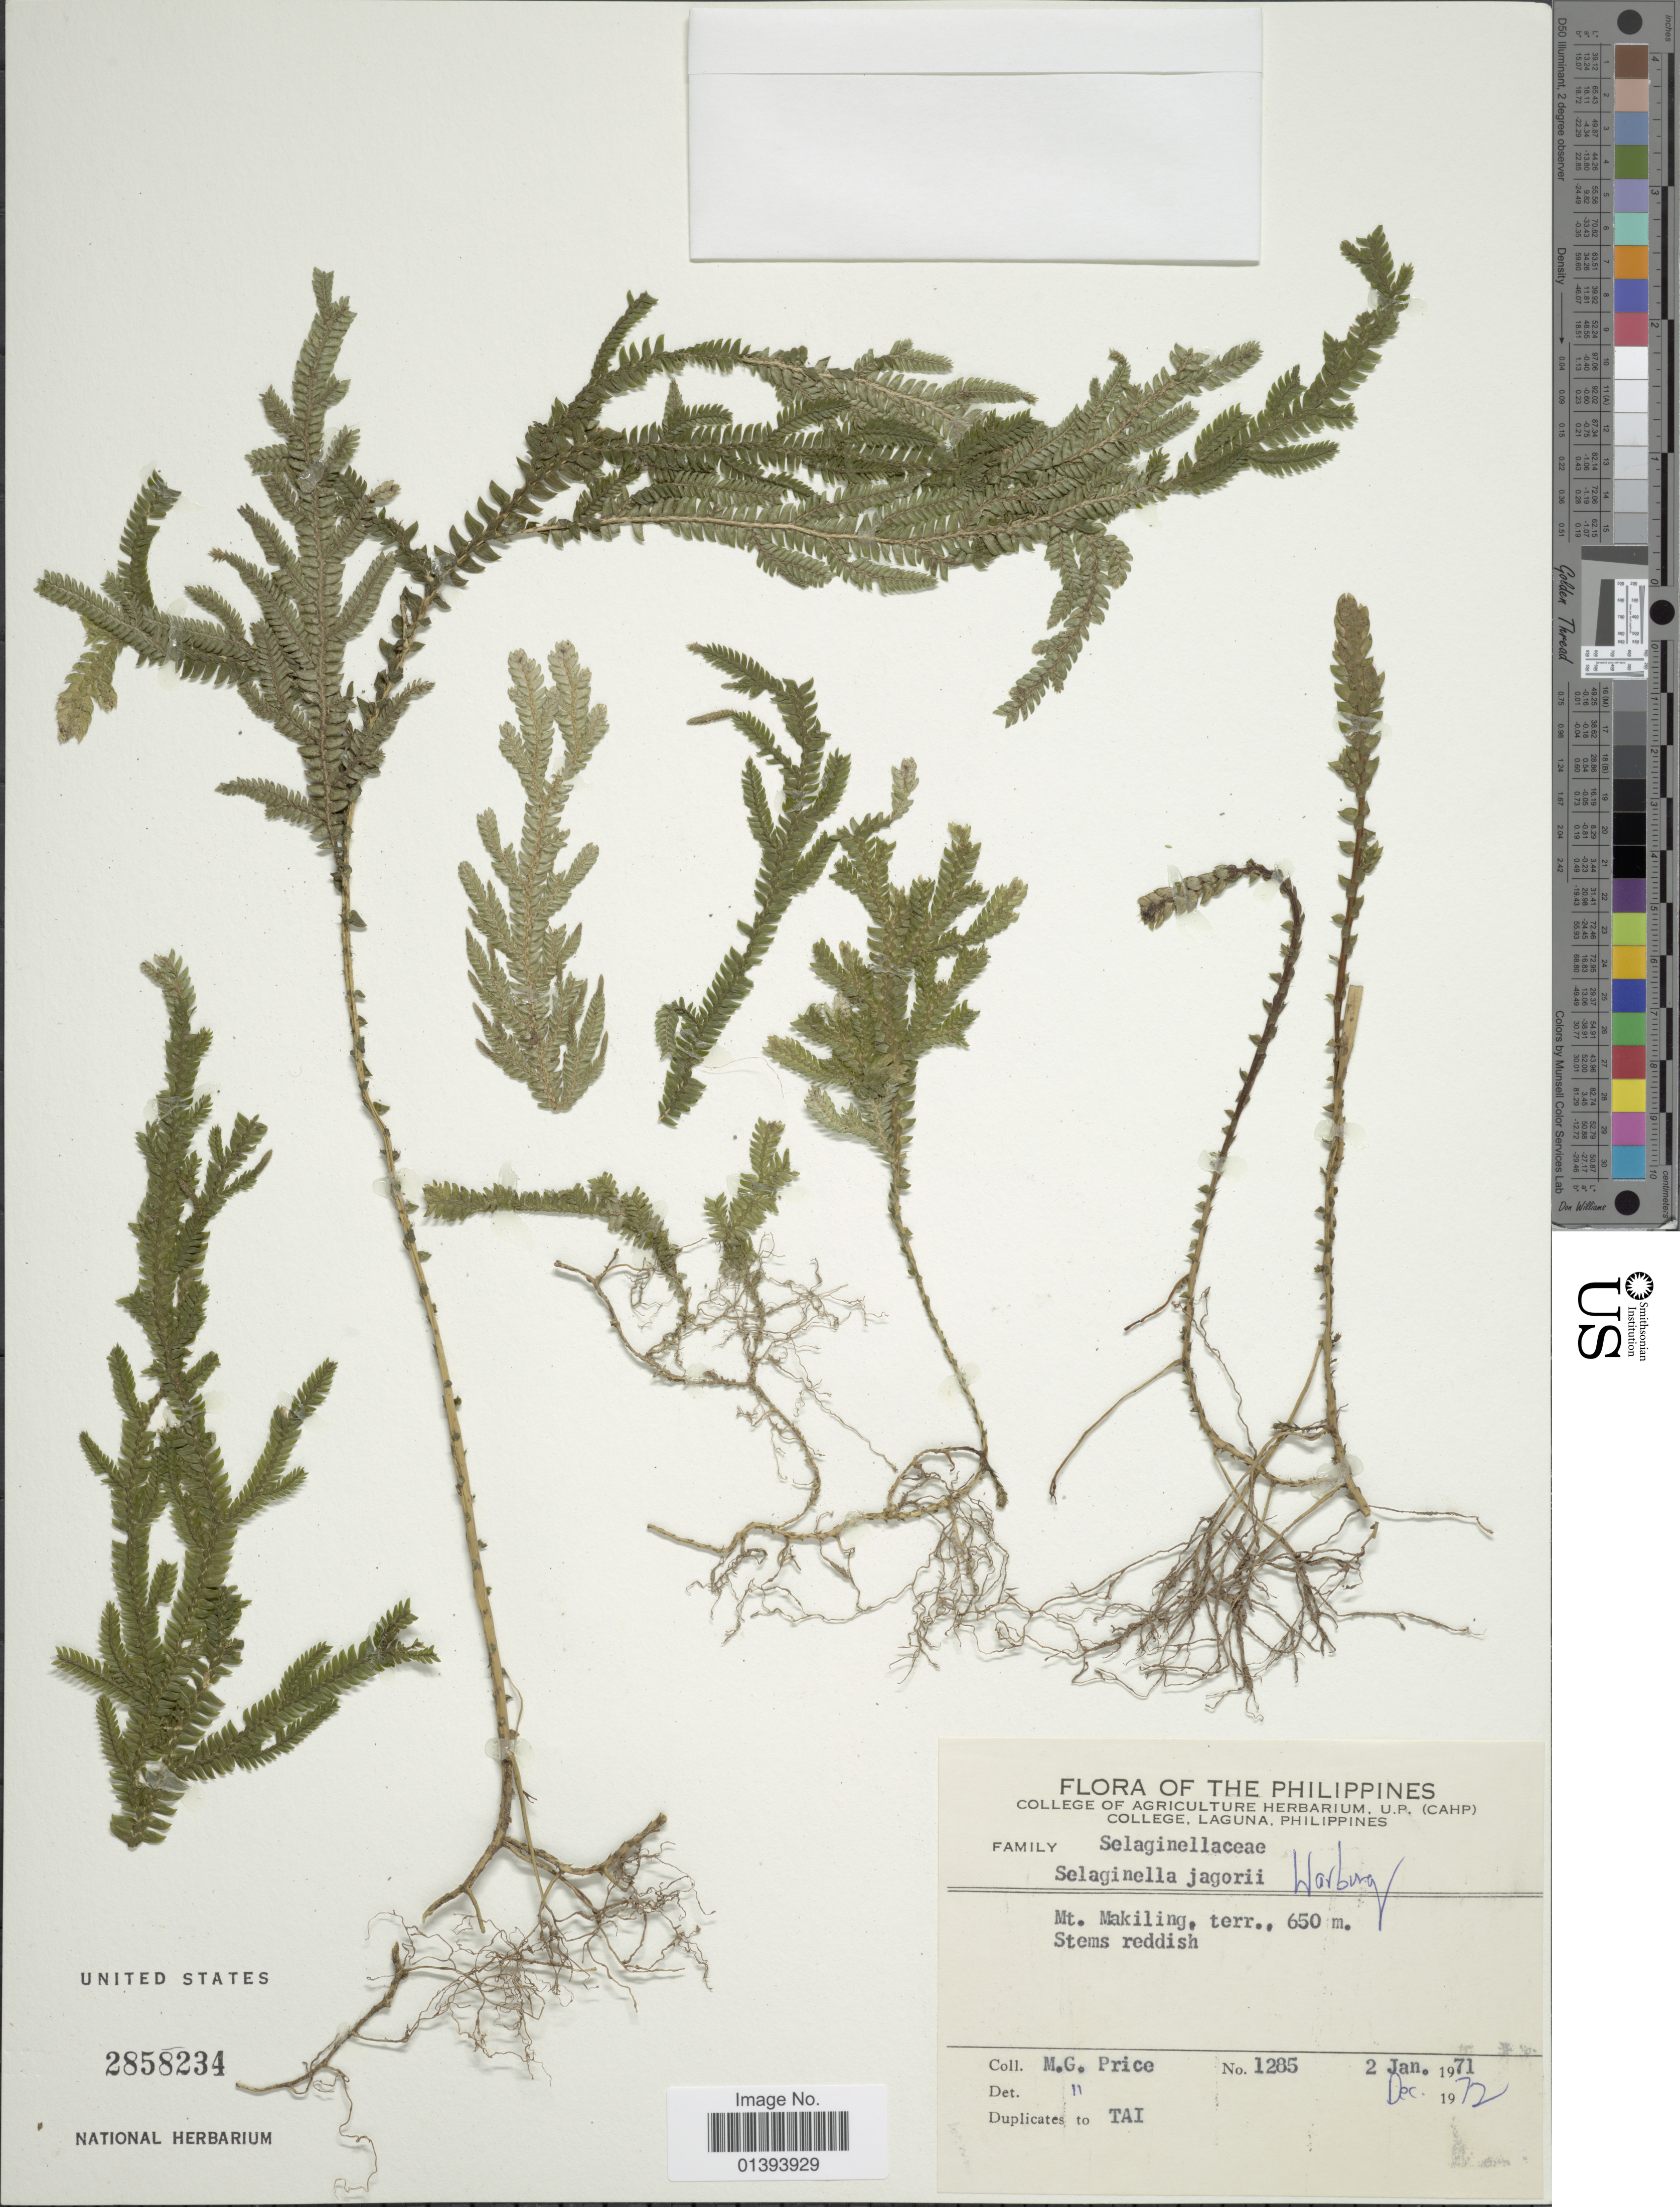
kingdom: Plantae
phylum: Tracheophyta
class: Lycopodiopsida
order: Selaginellales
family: Selaginellaceae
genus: Selaginella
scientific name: Selaginella jagorii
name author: Warb.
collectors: M. G. Price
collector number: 1285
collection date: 1971-01-02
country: Philippines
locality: Mt. Makiling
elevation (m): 650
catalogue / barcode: US 2858234